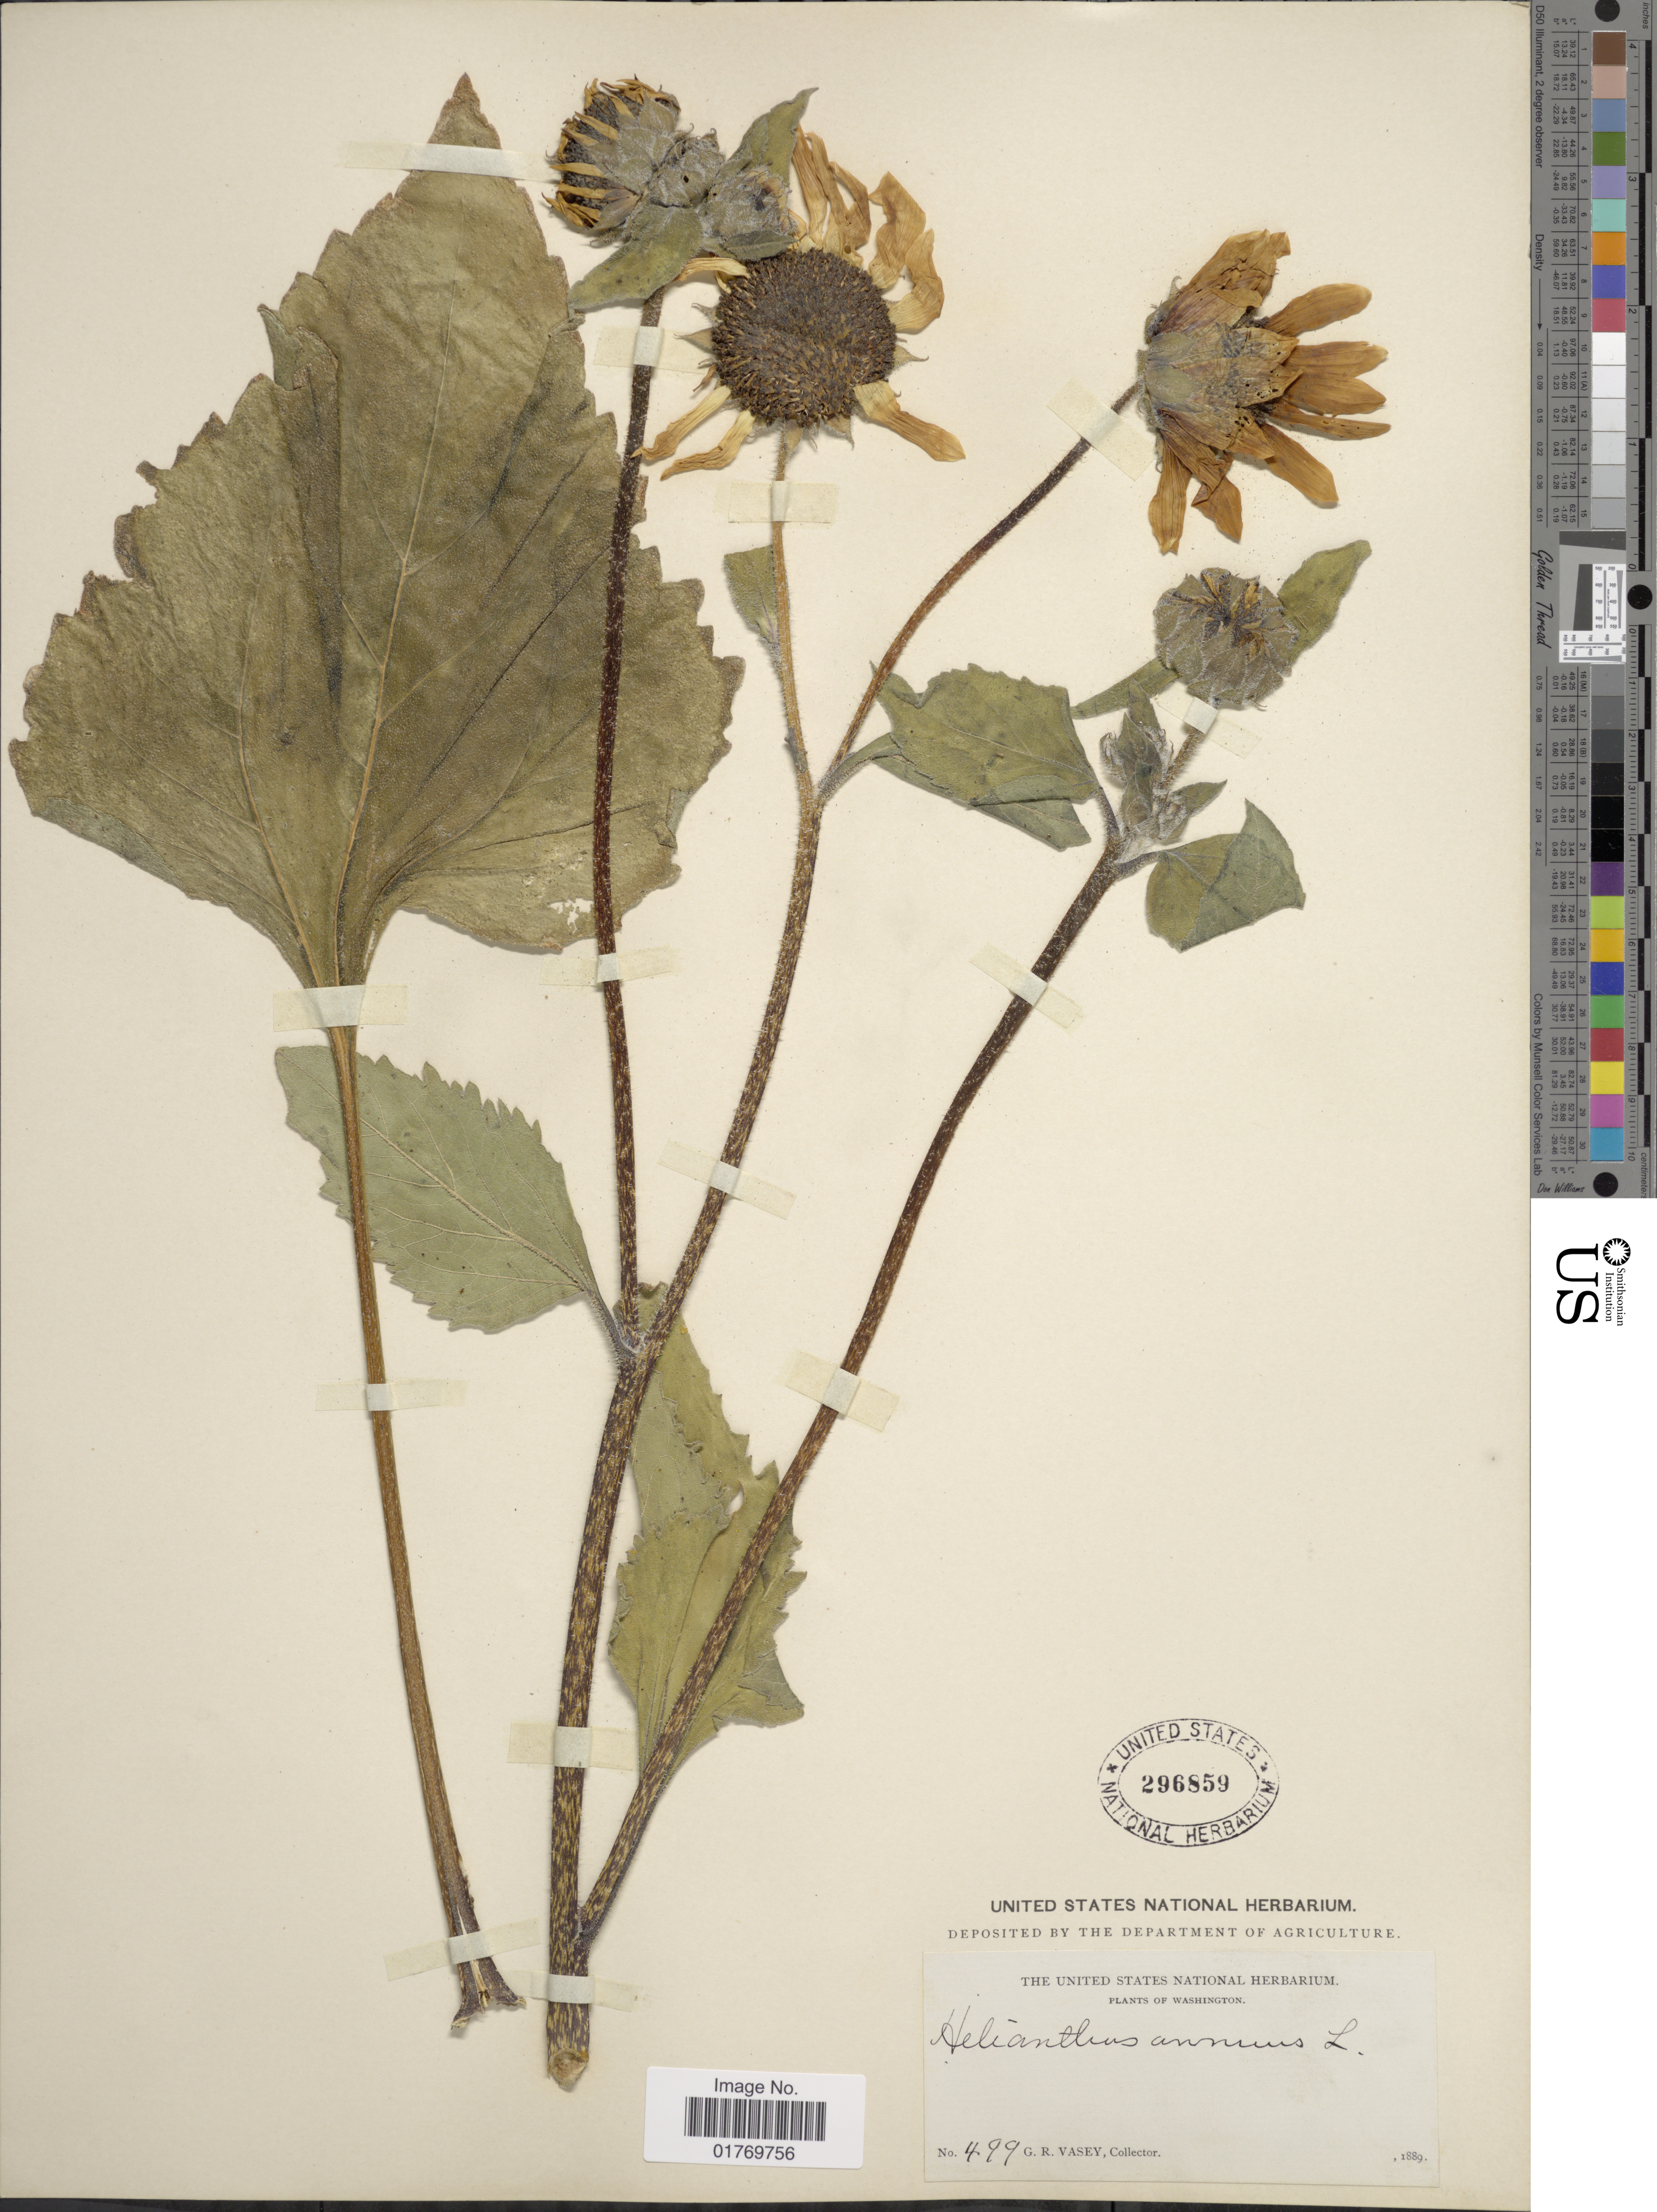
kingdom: Plantae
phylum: Tracheophyta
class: Magnoliopsida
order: Asterales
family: Asteraceae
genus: Helianthus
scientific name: Helianthus annuus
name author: L.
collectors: G. R. Vasey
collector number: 499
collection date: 1889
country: United States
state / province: Washington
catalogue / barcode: US 296859